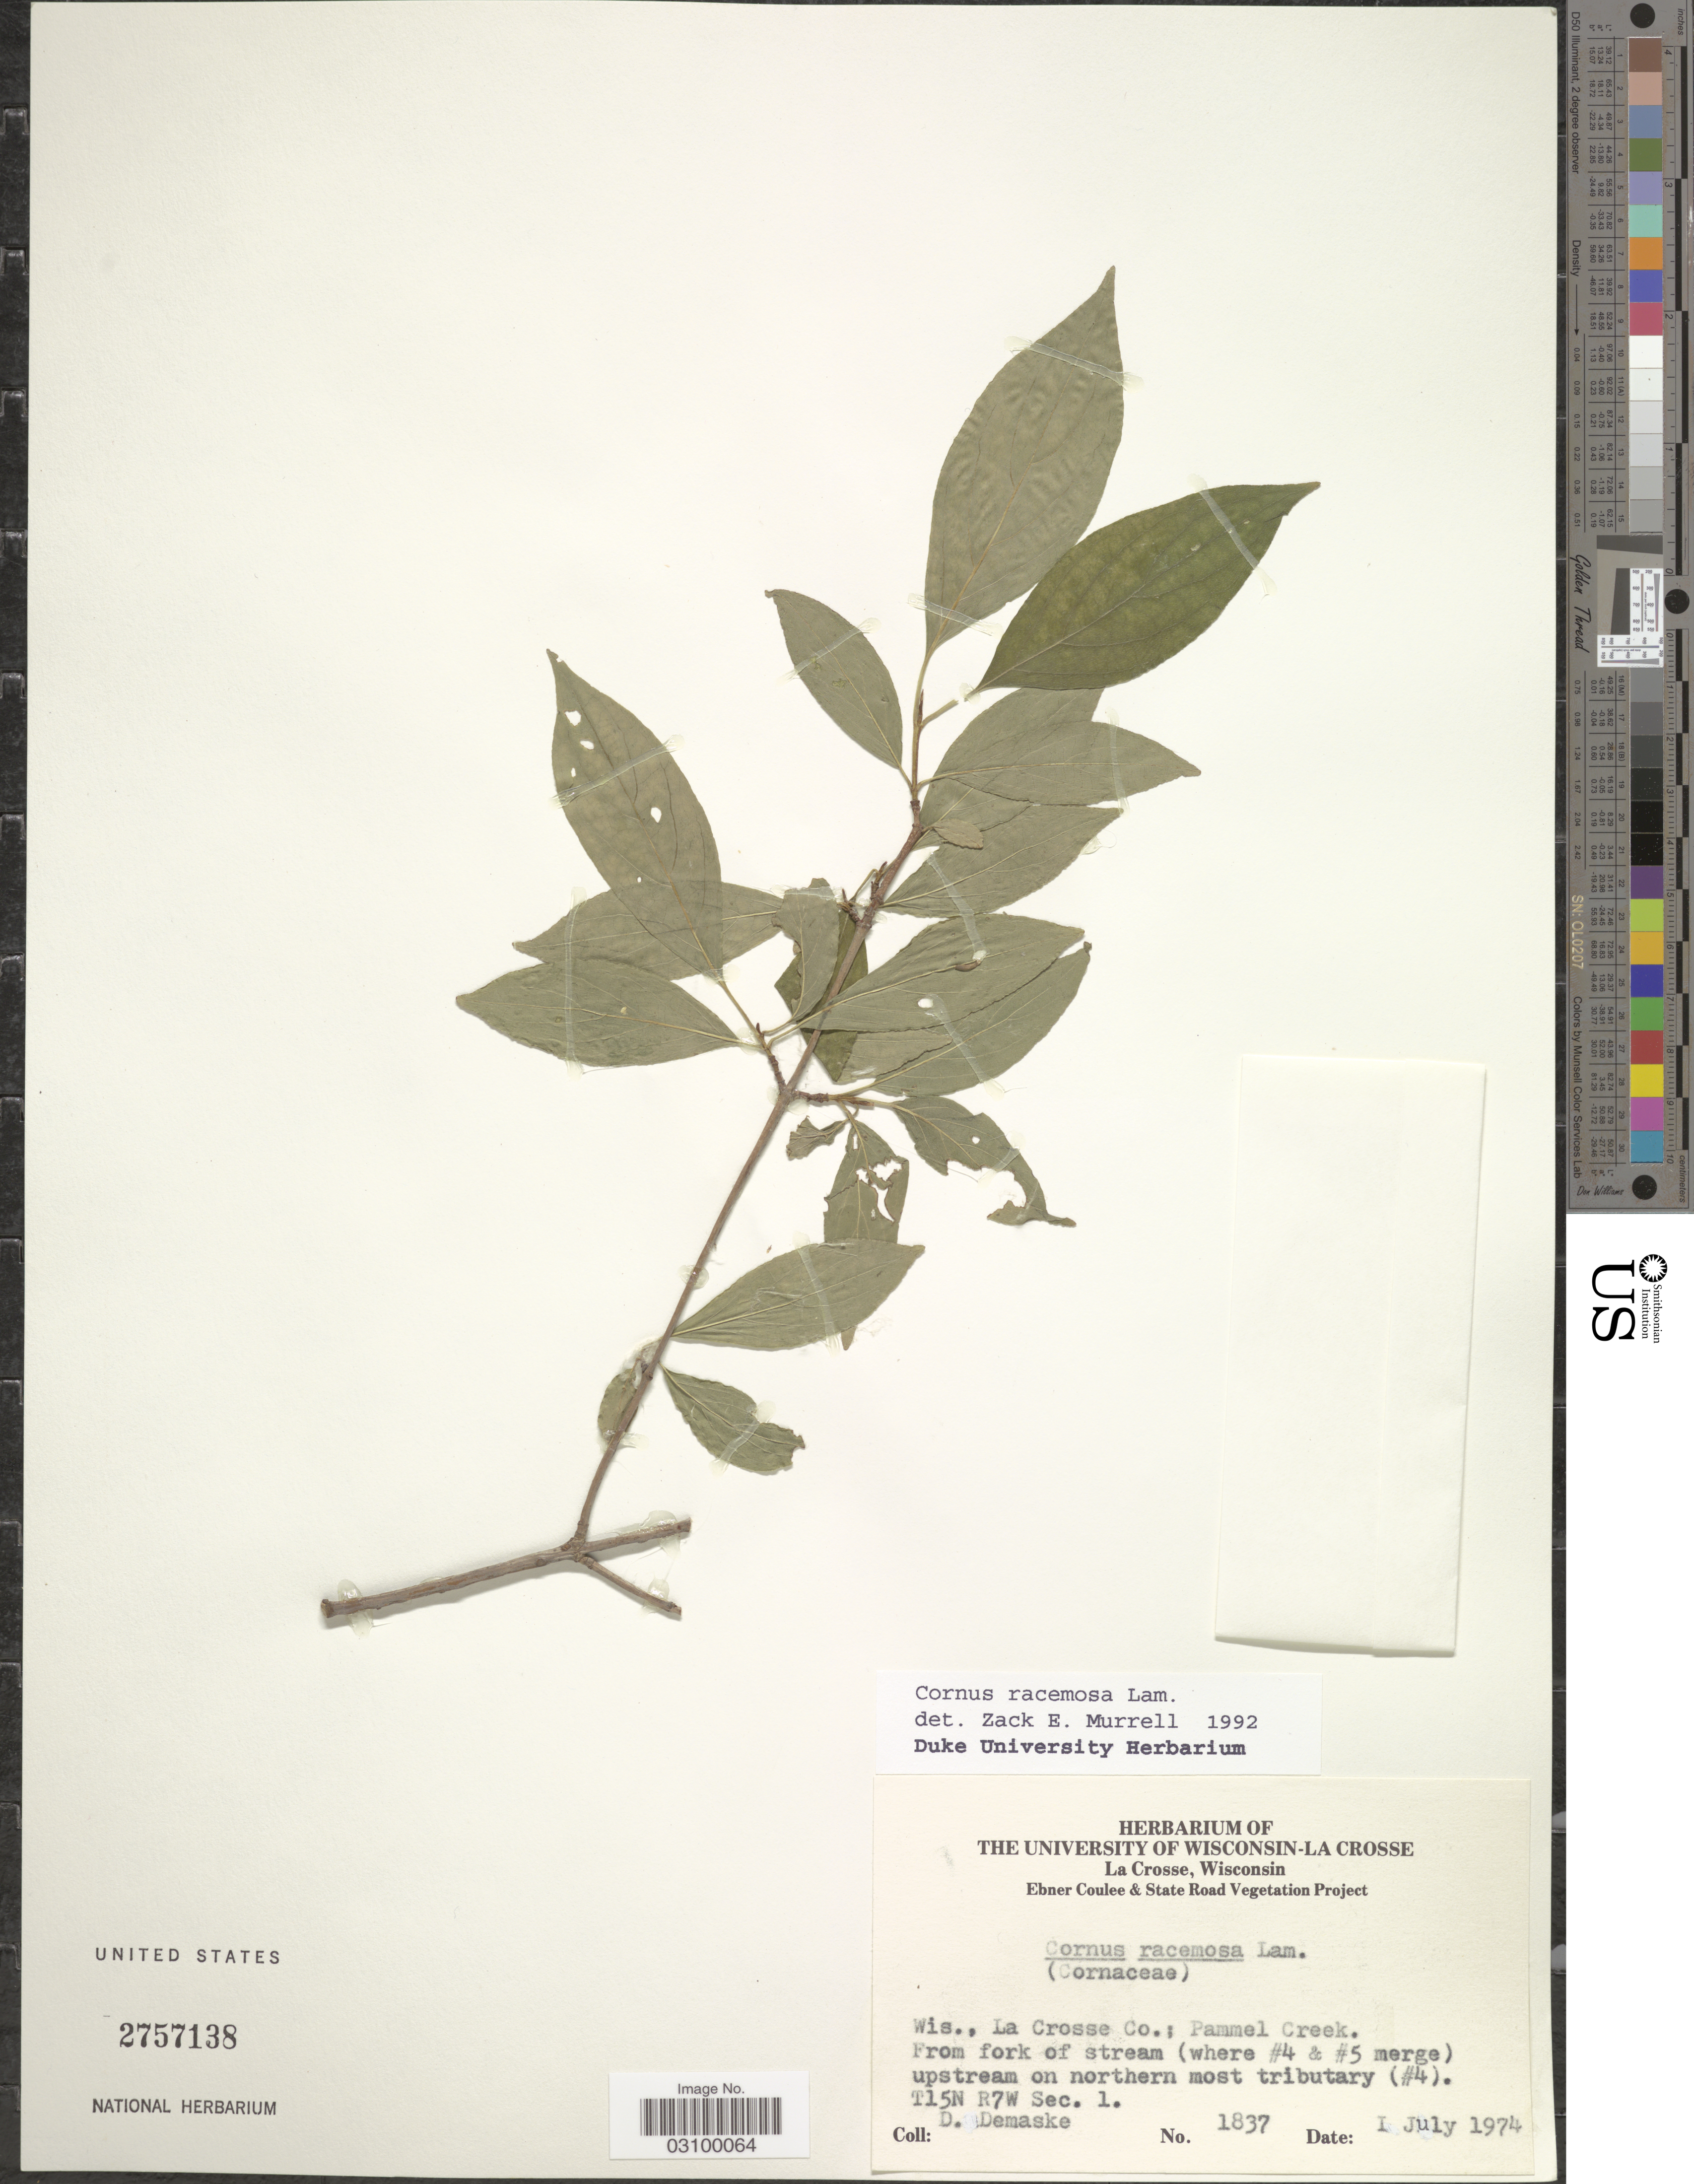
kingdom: Plantae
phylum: Tracheophyta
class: Magnoliopsida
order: Cornales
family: Cornaceae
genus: Cornus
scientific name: Cornus racemosa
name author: Lam.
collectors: D. Demaske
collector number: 1837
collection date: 1974-07-01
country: United States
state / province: Wisconsin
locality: La Crosse Co.; Pammel Creek. From fork of stream (where #4 & #5 merge) upstream on northern most tributary (#4). T15N R7W Sec. 1.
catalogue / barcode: US 2757138